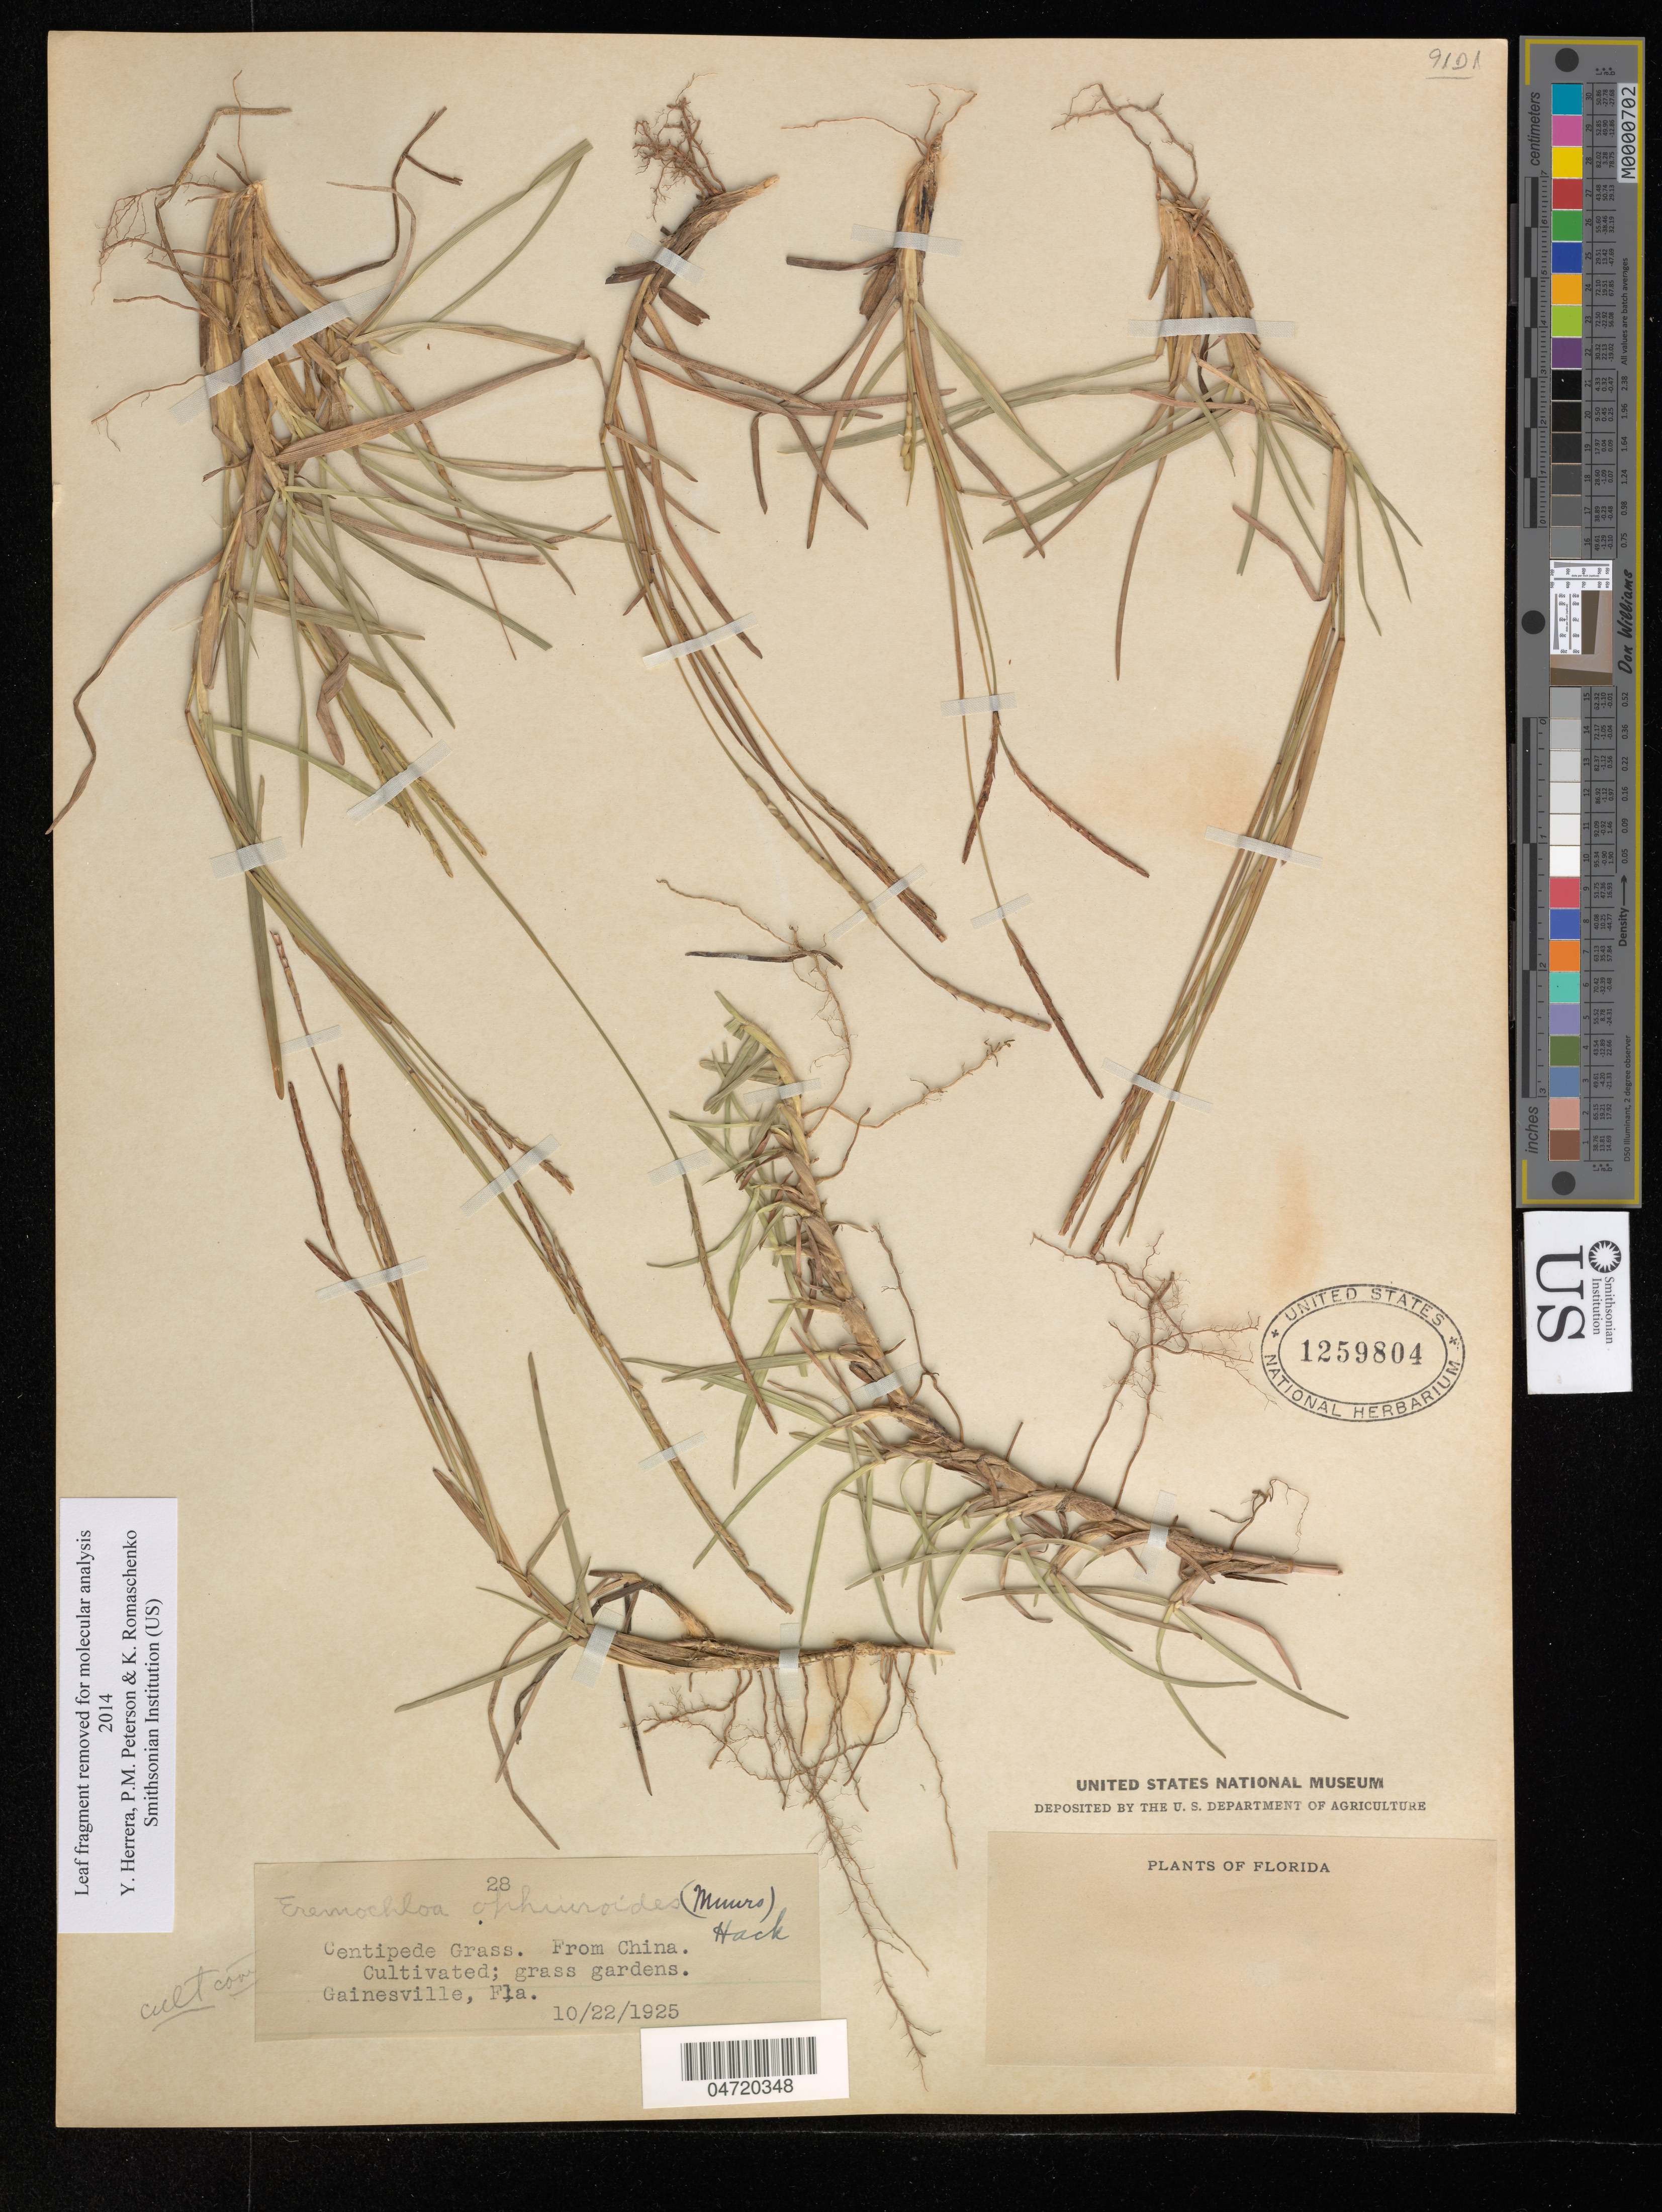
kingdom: Plantae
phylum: Tracheophyta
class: Liliopsida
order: Poales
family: Poaceae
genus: Eremochloa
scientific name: Eremochloa ophiuroides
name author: (Munro) Hack.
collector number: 28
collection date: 1925-10-22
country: United States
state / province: Florida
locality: Gainesville.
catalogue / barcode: US 1259804